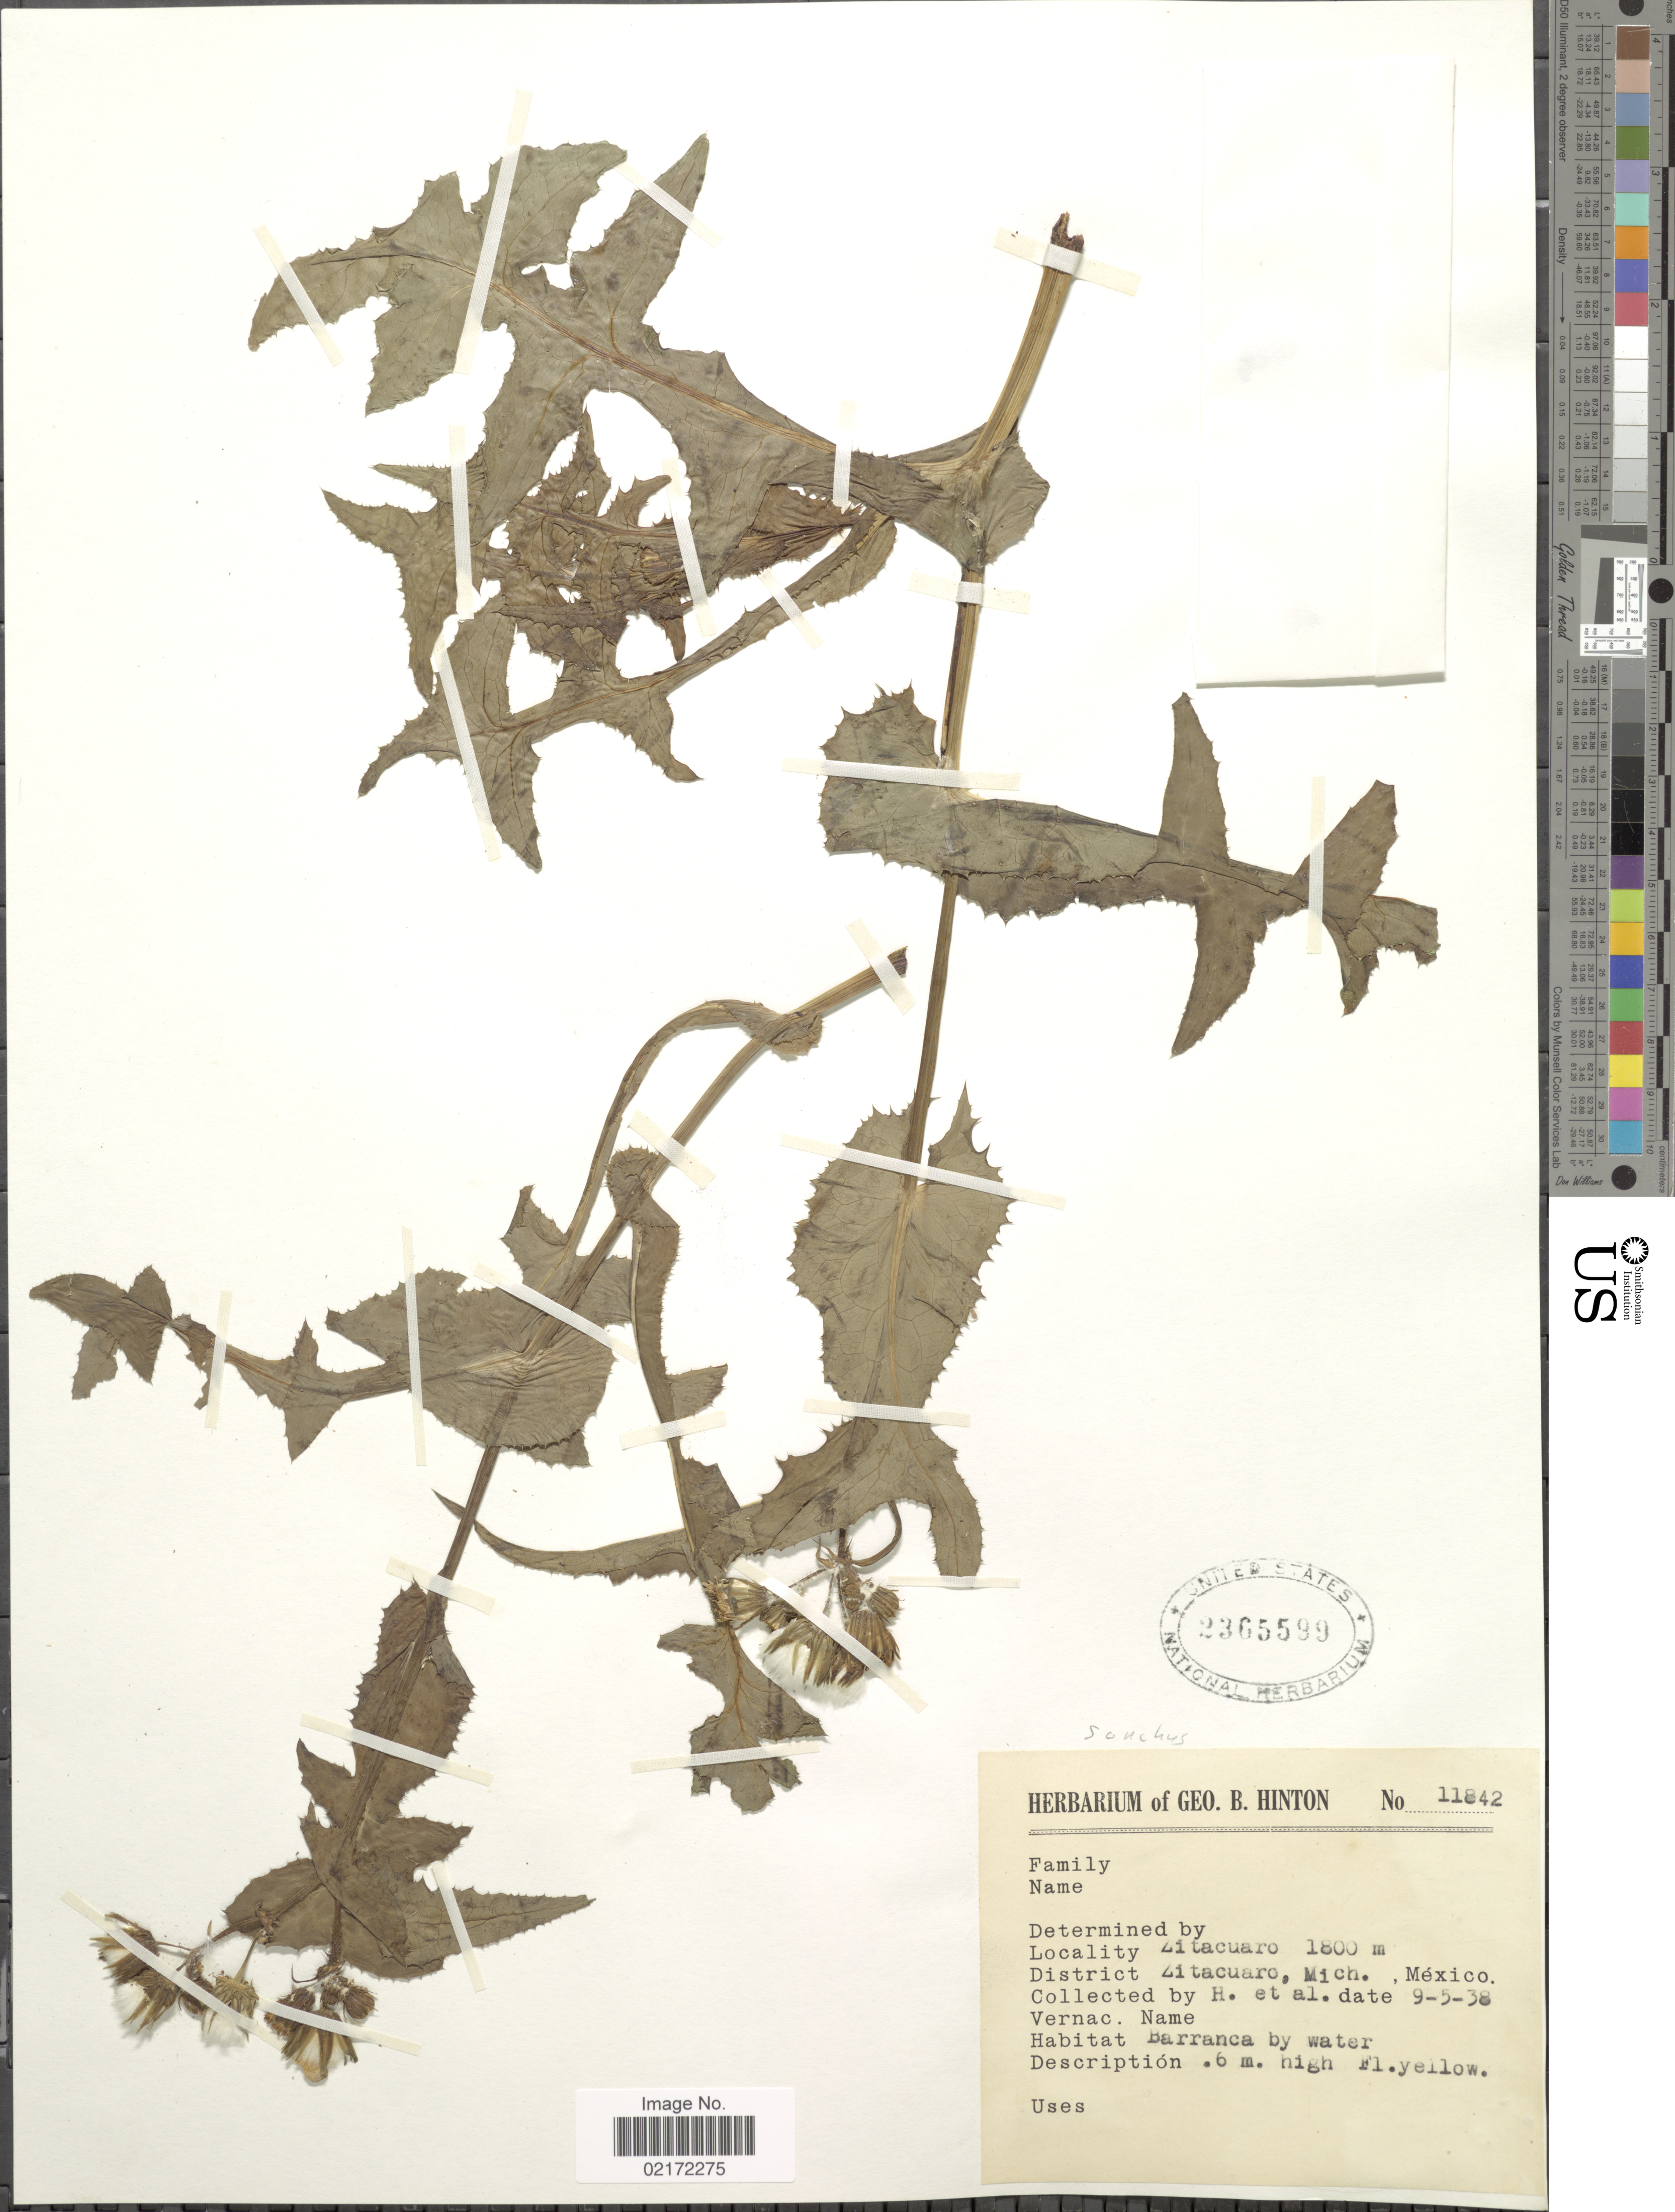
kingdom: Plantae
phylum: Tracheophyta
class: Magnoliopsida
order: Asterales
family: Asteraceae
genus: Sonchus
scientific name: Sonchus sp.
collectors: G. B. Hinton & et al.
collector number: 11842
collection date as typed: Transcribed d/m/y: 5/9/38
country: Mexico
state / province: Michoacán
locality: Zitacuaro. District Zitacuaro, Mich., México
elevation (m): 1800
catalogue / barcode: US 3365599